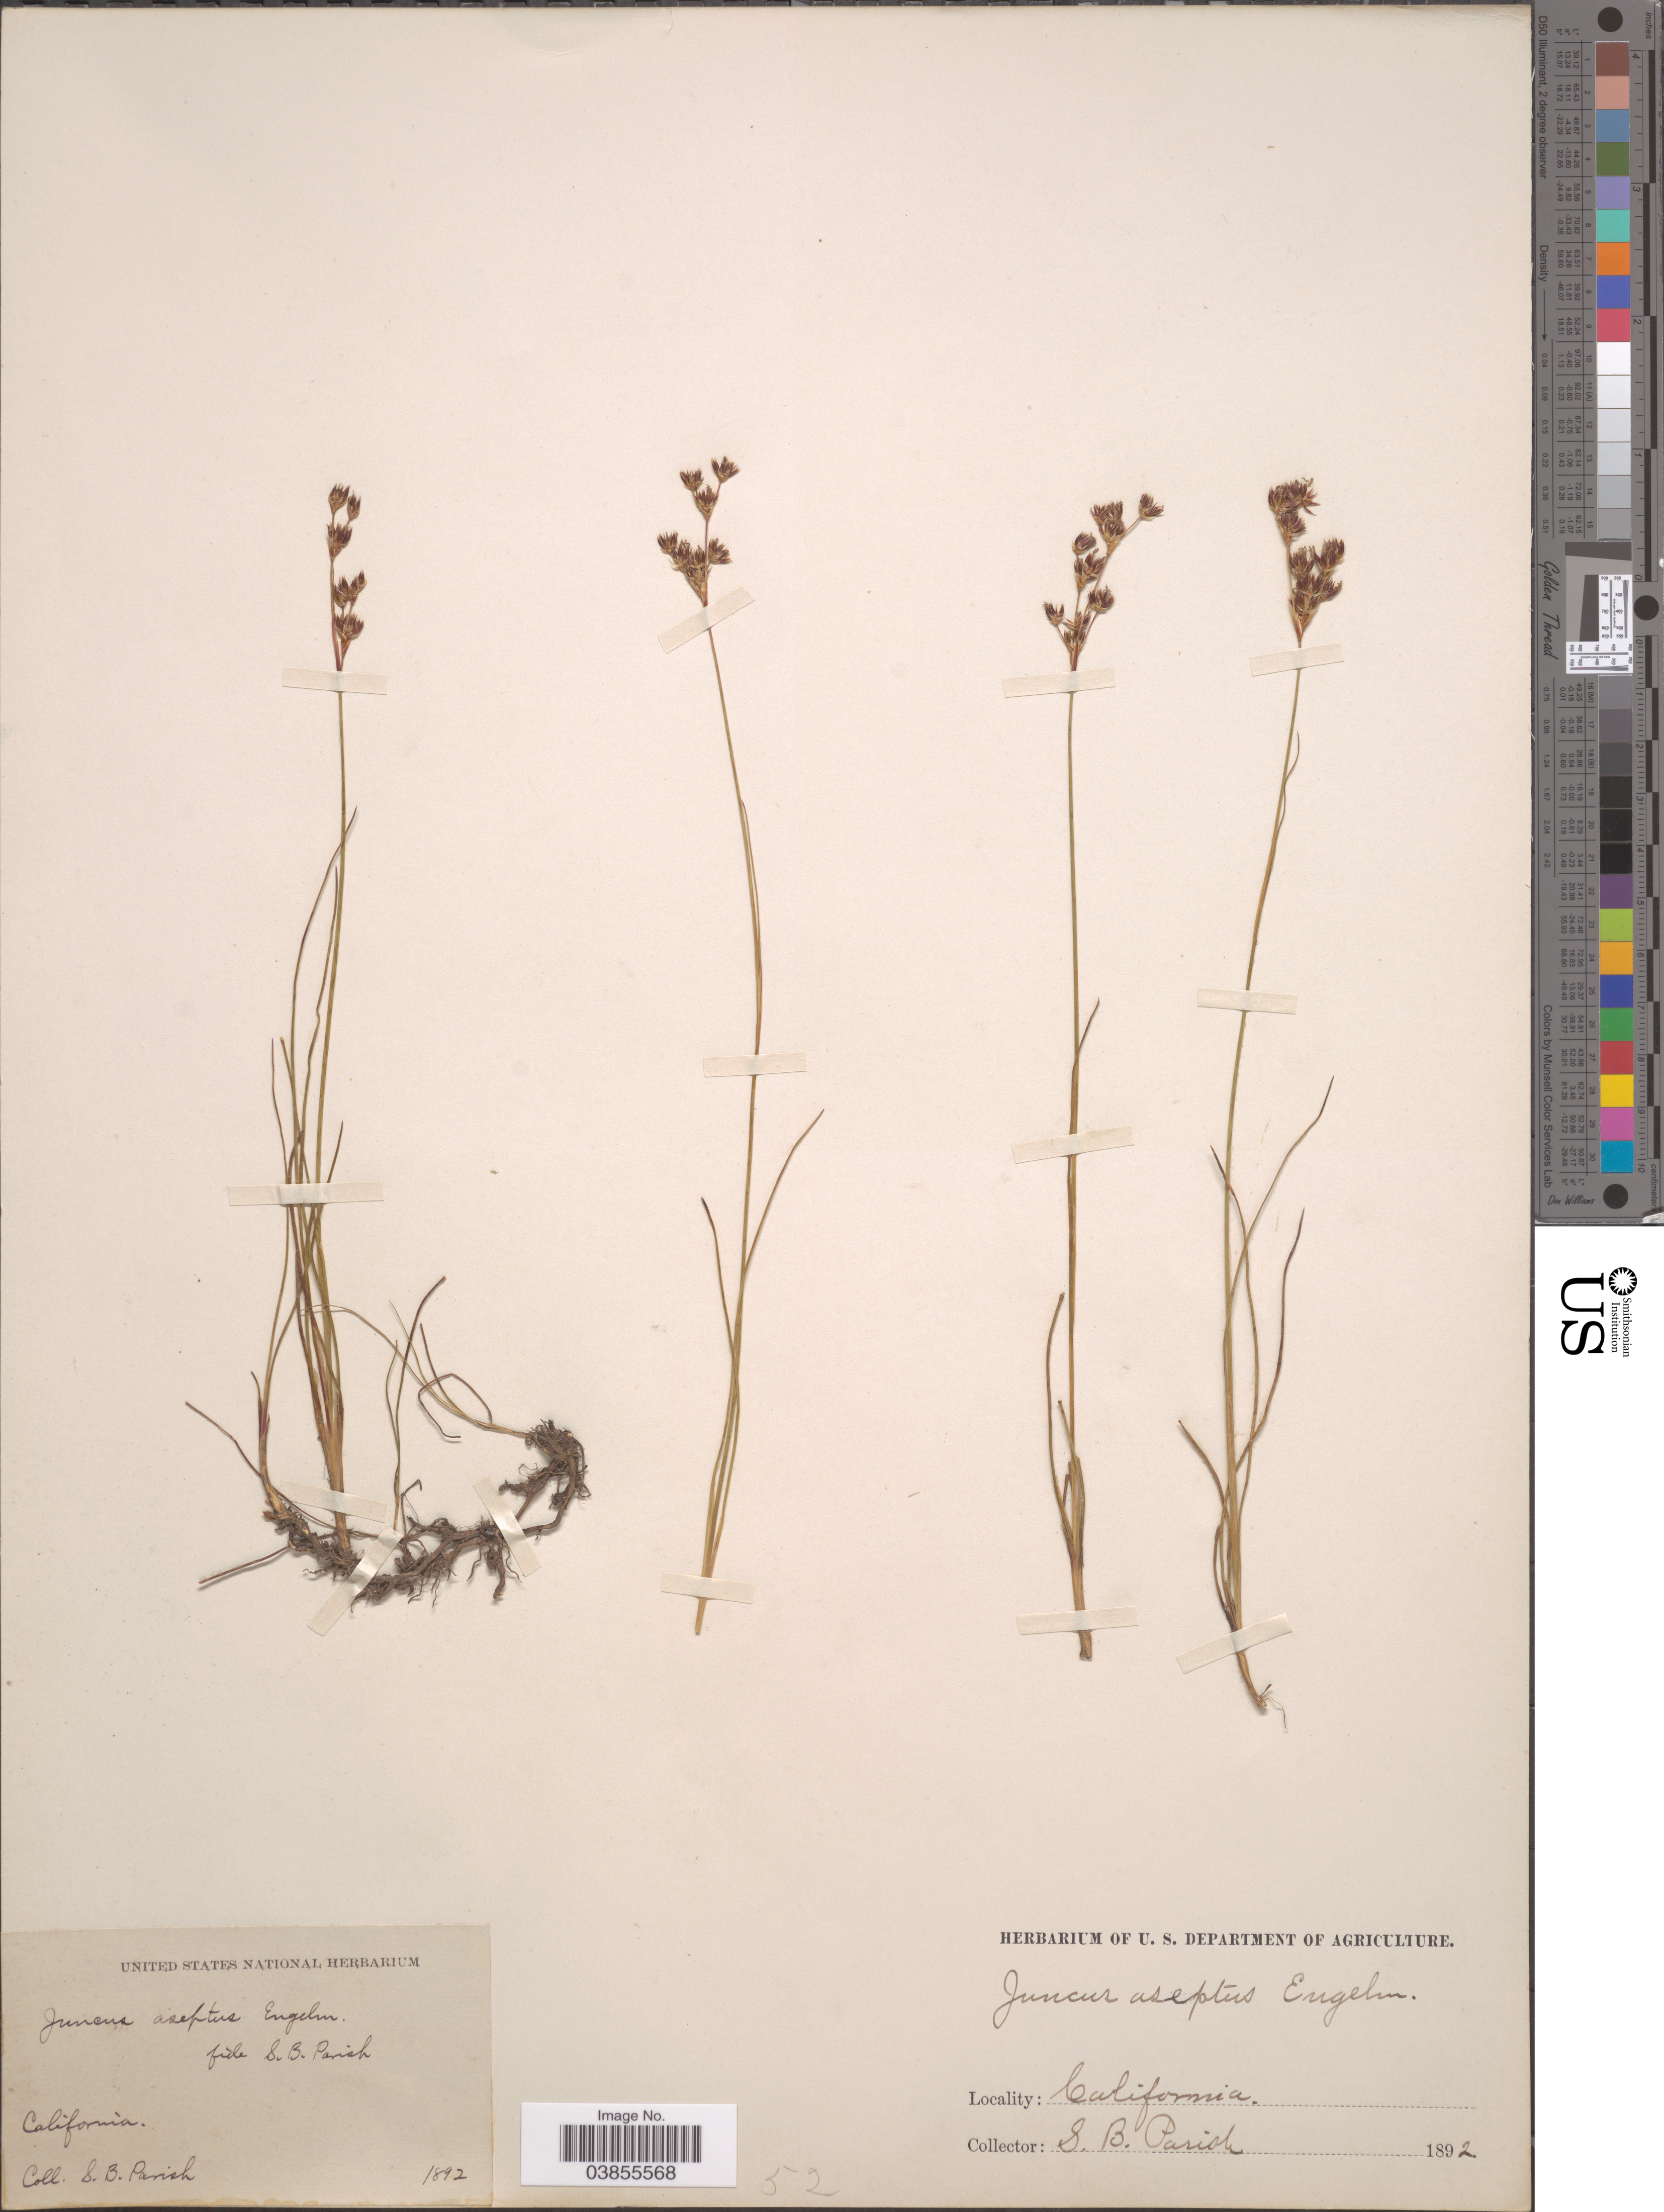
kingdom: Plantae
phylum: Tracheophyta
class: Liliopsida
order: Poales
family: Juncaceae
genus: Juncus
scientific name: Juncus nevadensis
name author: S. Watson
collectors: S. B. Parish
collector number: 52 ?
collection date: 1892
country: United States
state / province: California